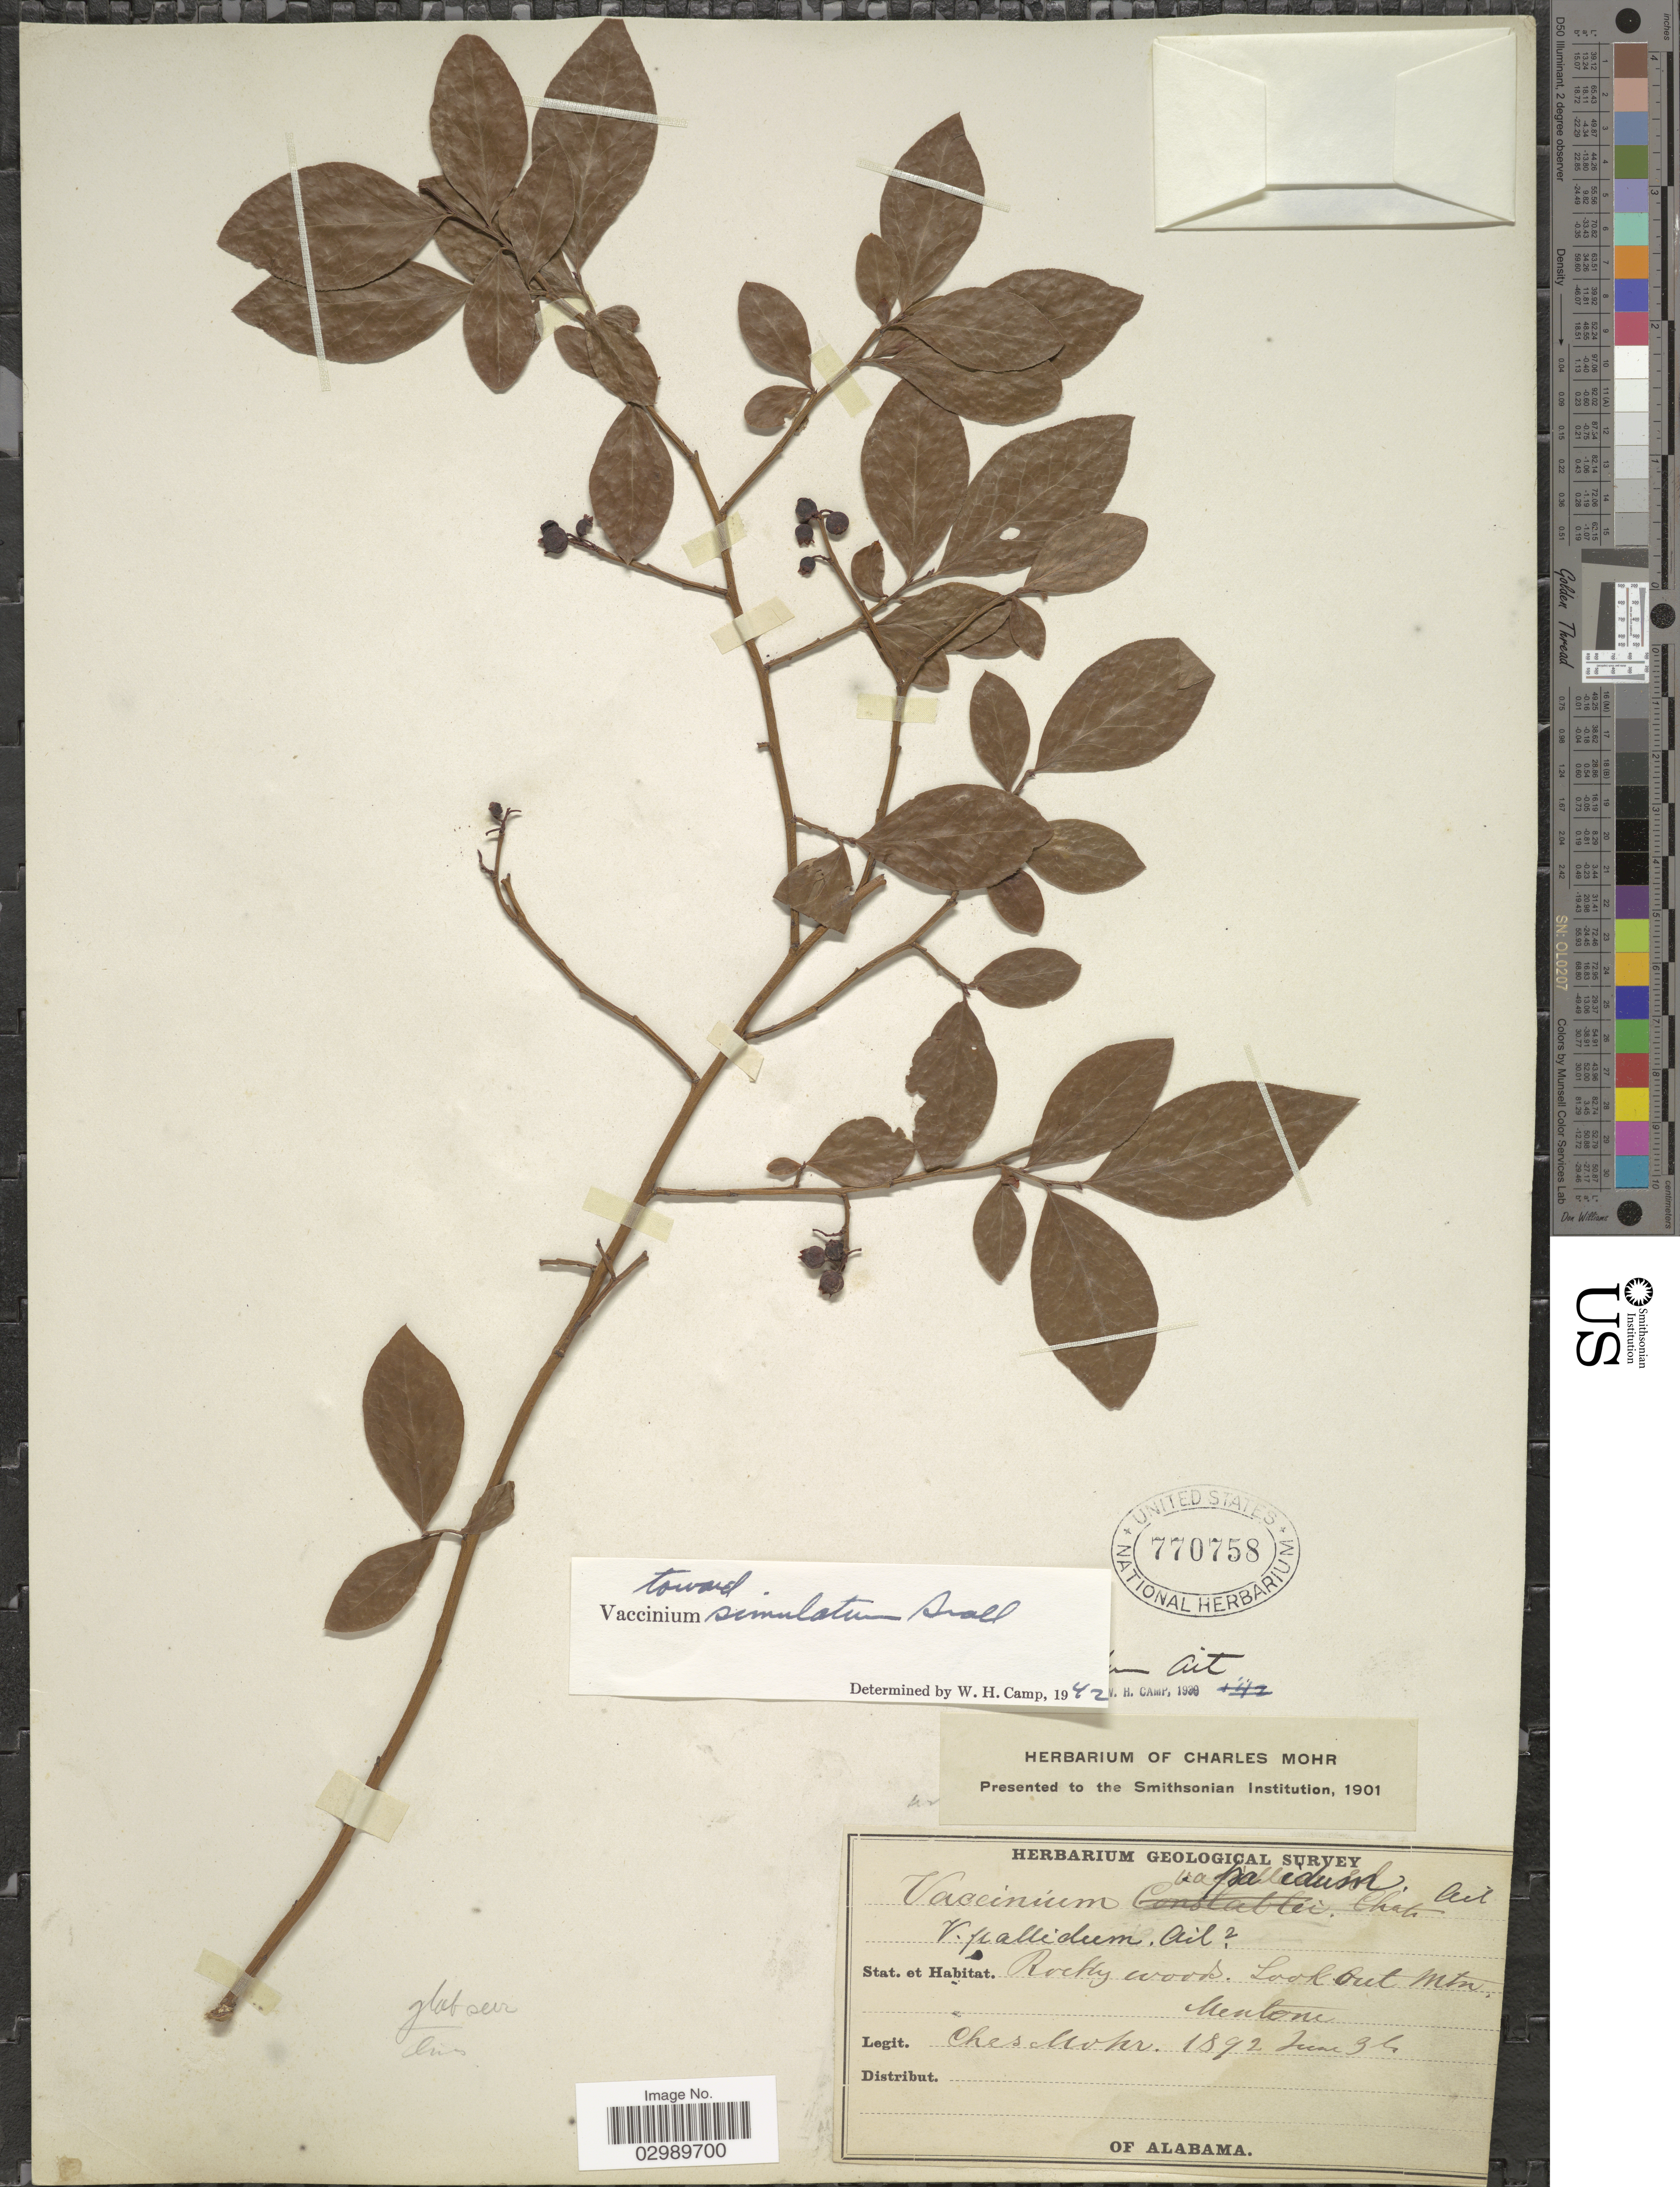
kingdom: Plantae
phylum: Tracheophyta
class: Magnoliopsida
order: Ericales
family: Ericaceae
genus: Vaccinium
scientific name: Vaccinium simulatum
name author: Small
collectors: Mohr, C. T. (herbarium)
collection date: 1892-06-09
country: United States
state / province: Alabama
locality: Lookout Mtn. Mentone.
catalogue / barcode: US 770758